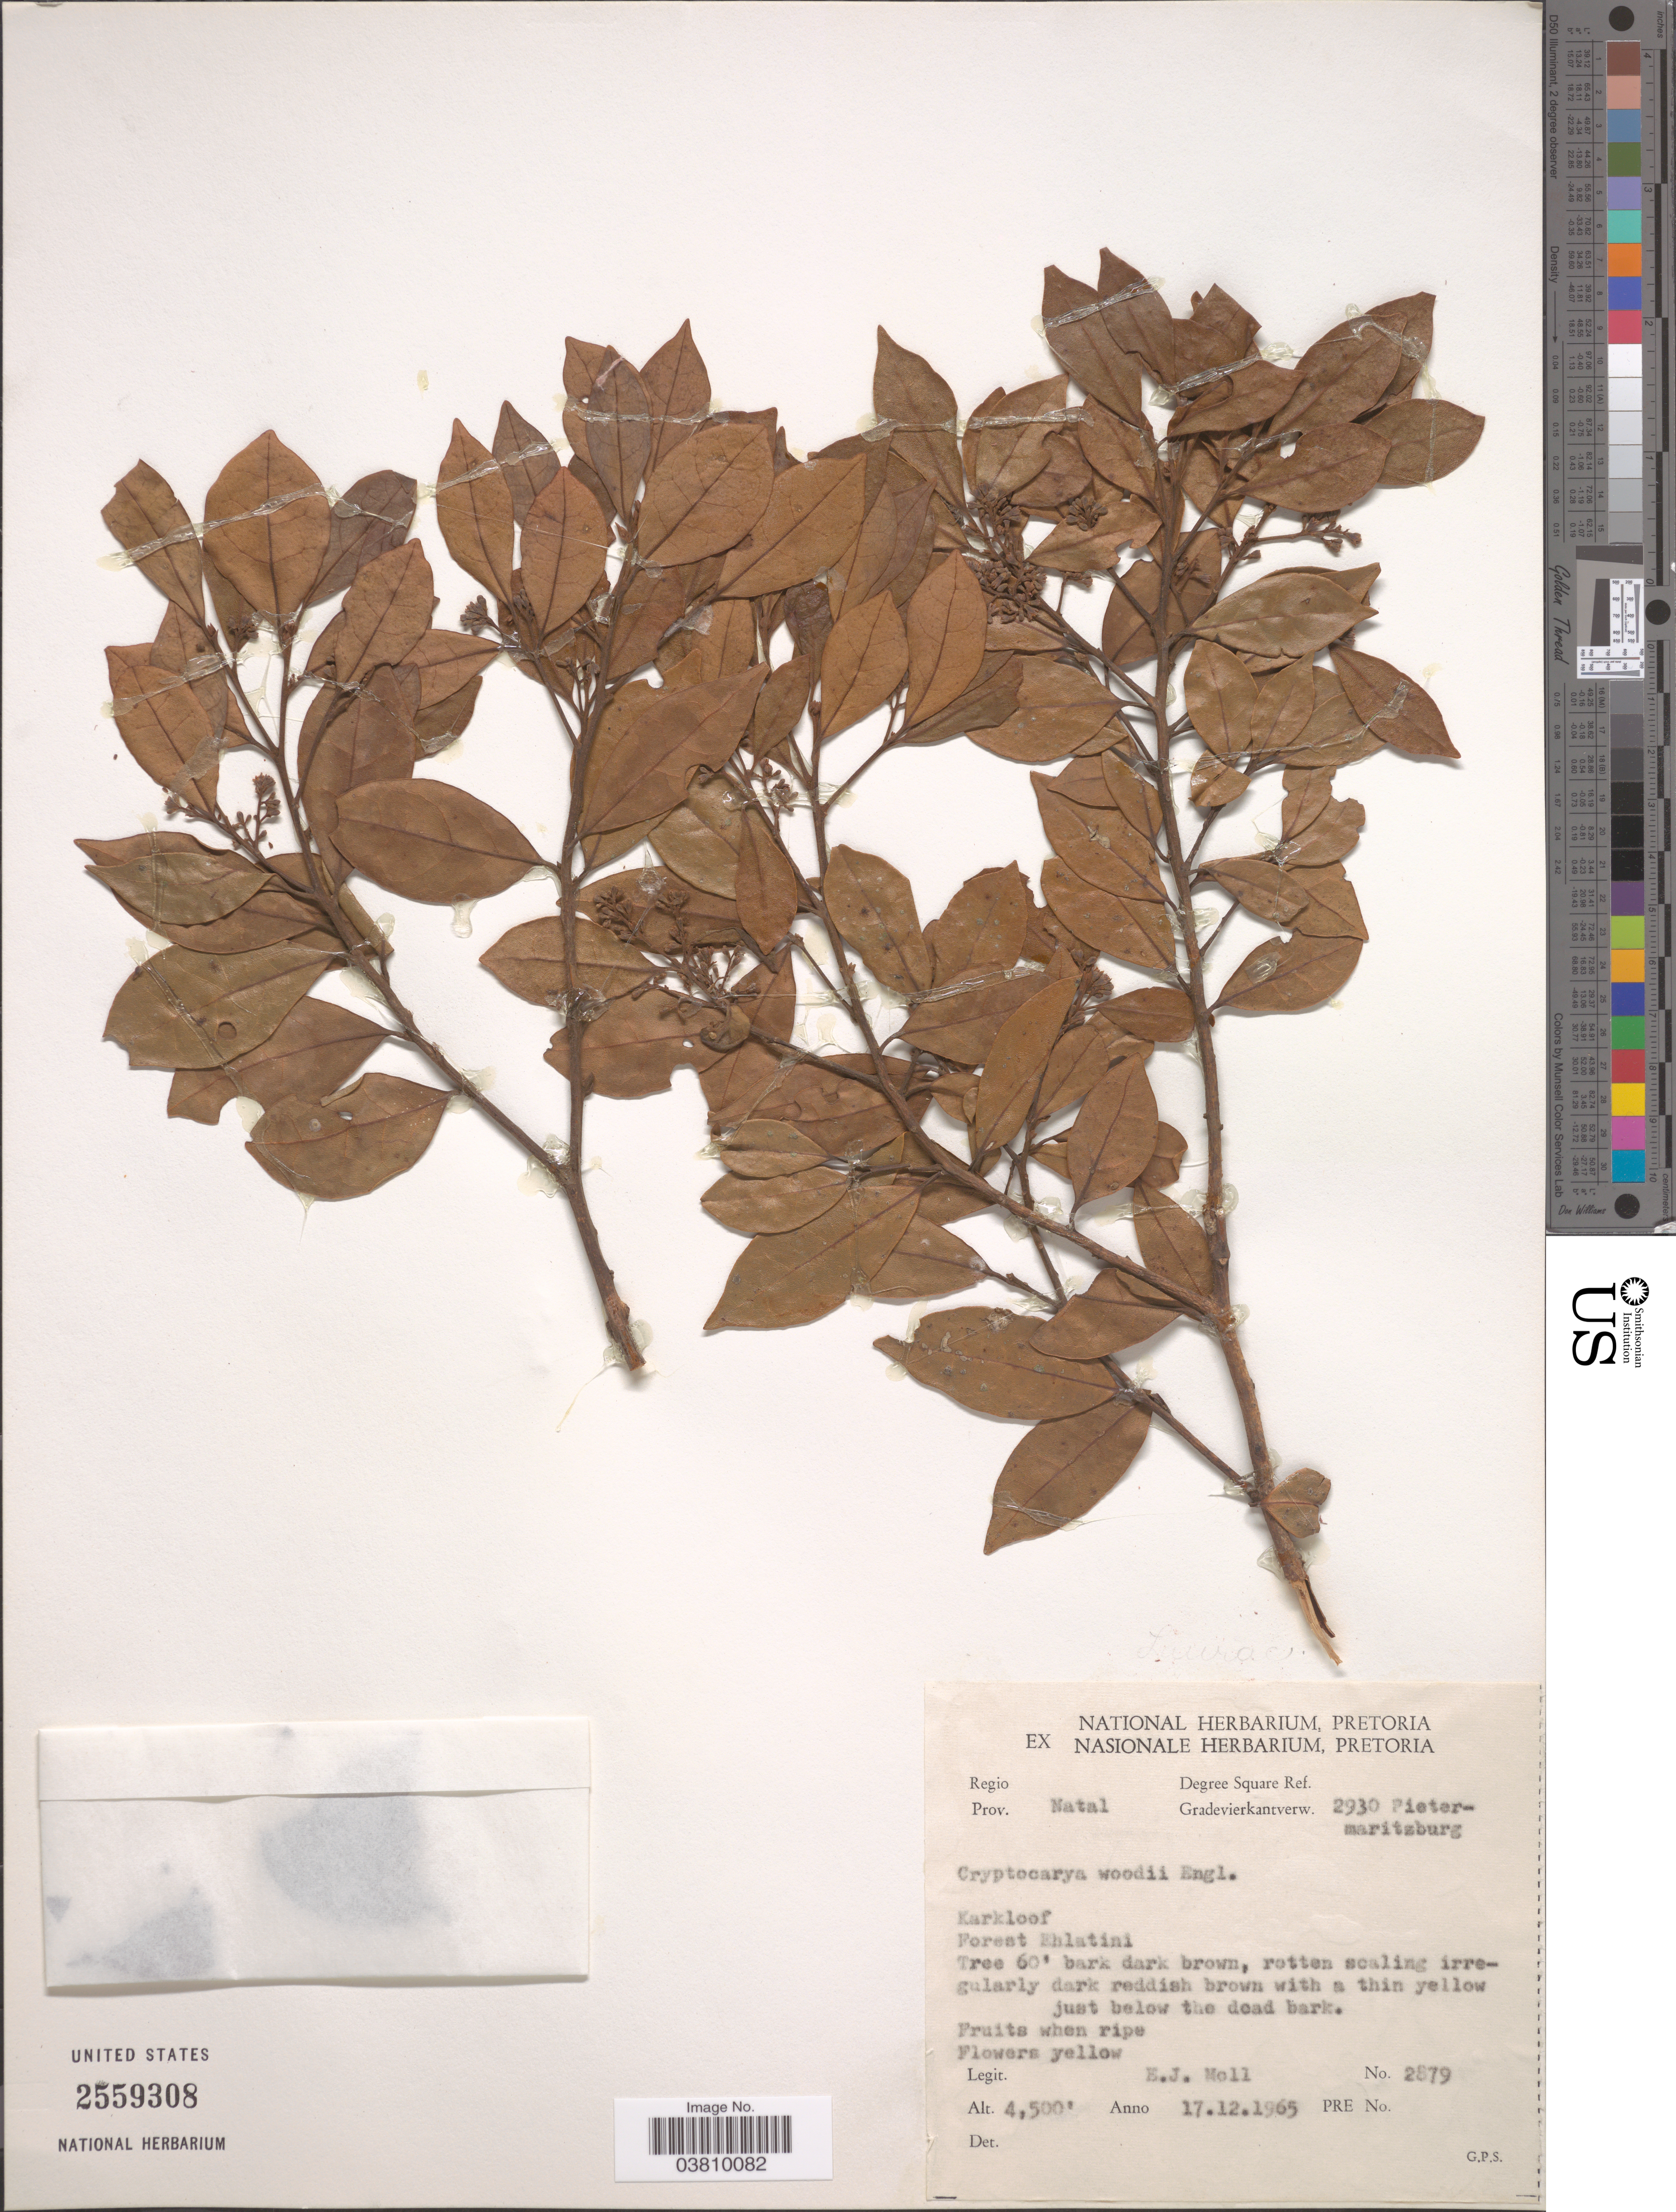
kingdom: Plantae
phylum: Tracheophyta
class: Magnoliopsida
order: Laurales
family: Lauraceae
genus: Cryptocarya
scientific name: Cryptocarya woodii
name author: Engl.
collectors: E. J. Moll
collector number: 2879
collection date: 1965-12-17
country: South Africa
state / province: KwaZulu-Natal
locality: Regio Prov. Natal, Degree Square Ref. Gradevierkantverw. 2930 Pietermaritzburg. Karkloof, Forest Ehlatini.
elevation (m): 1372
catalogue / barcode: US 2559308